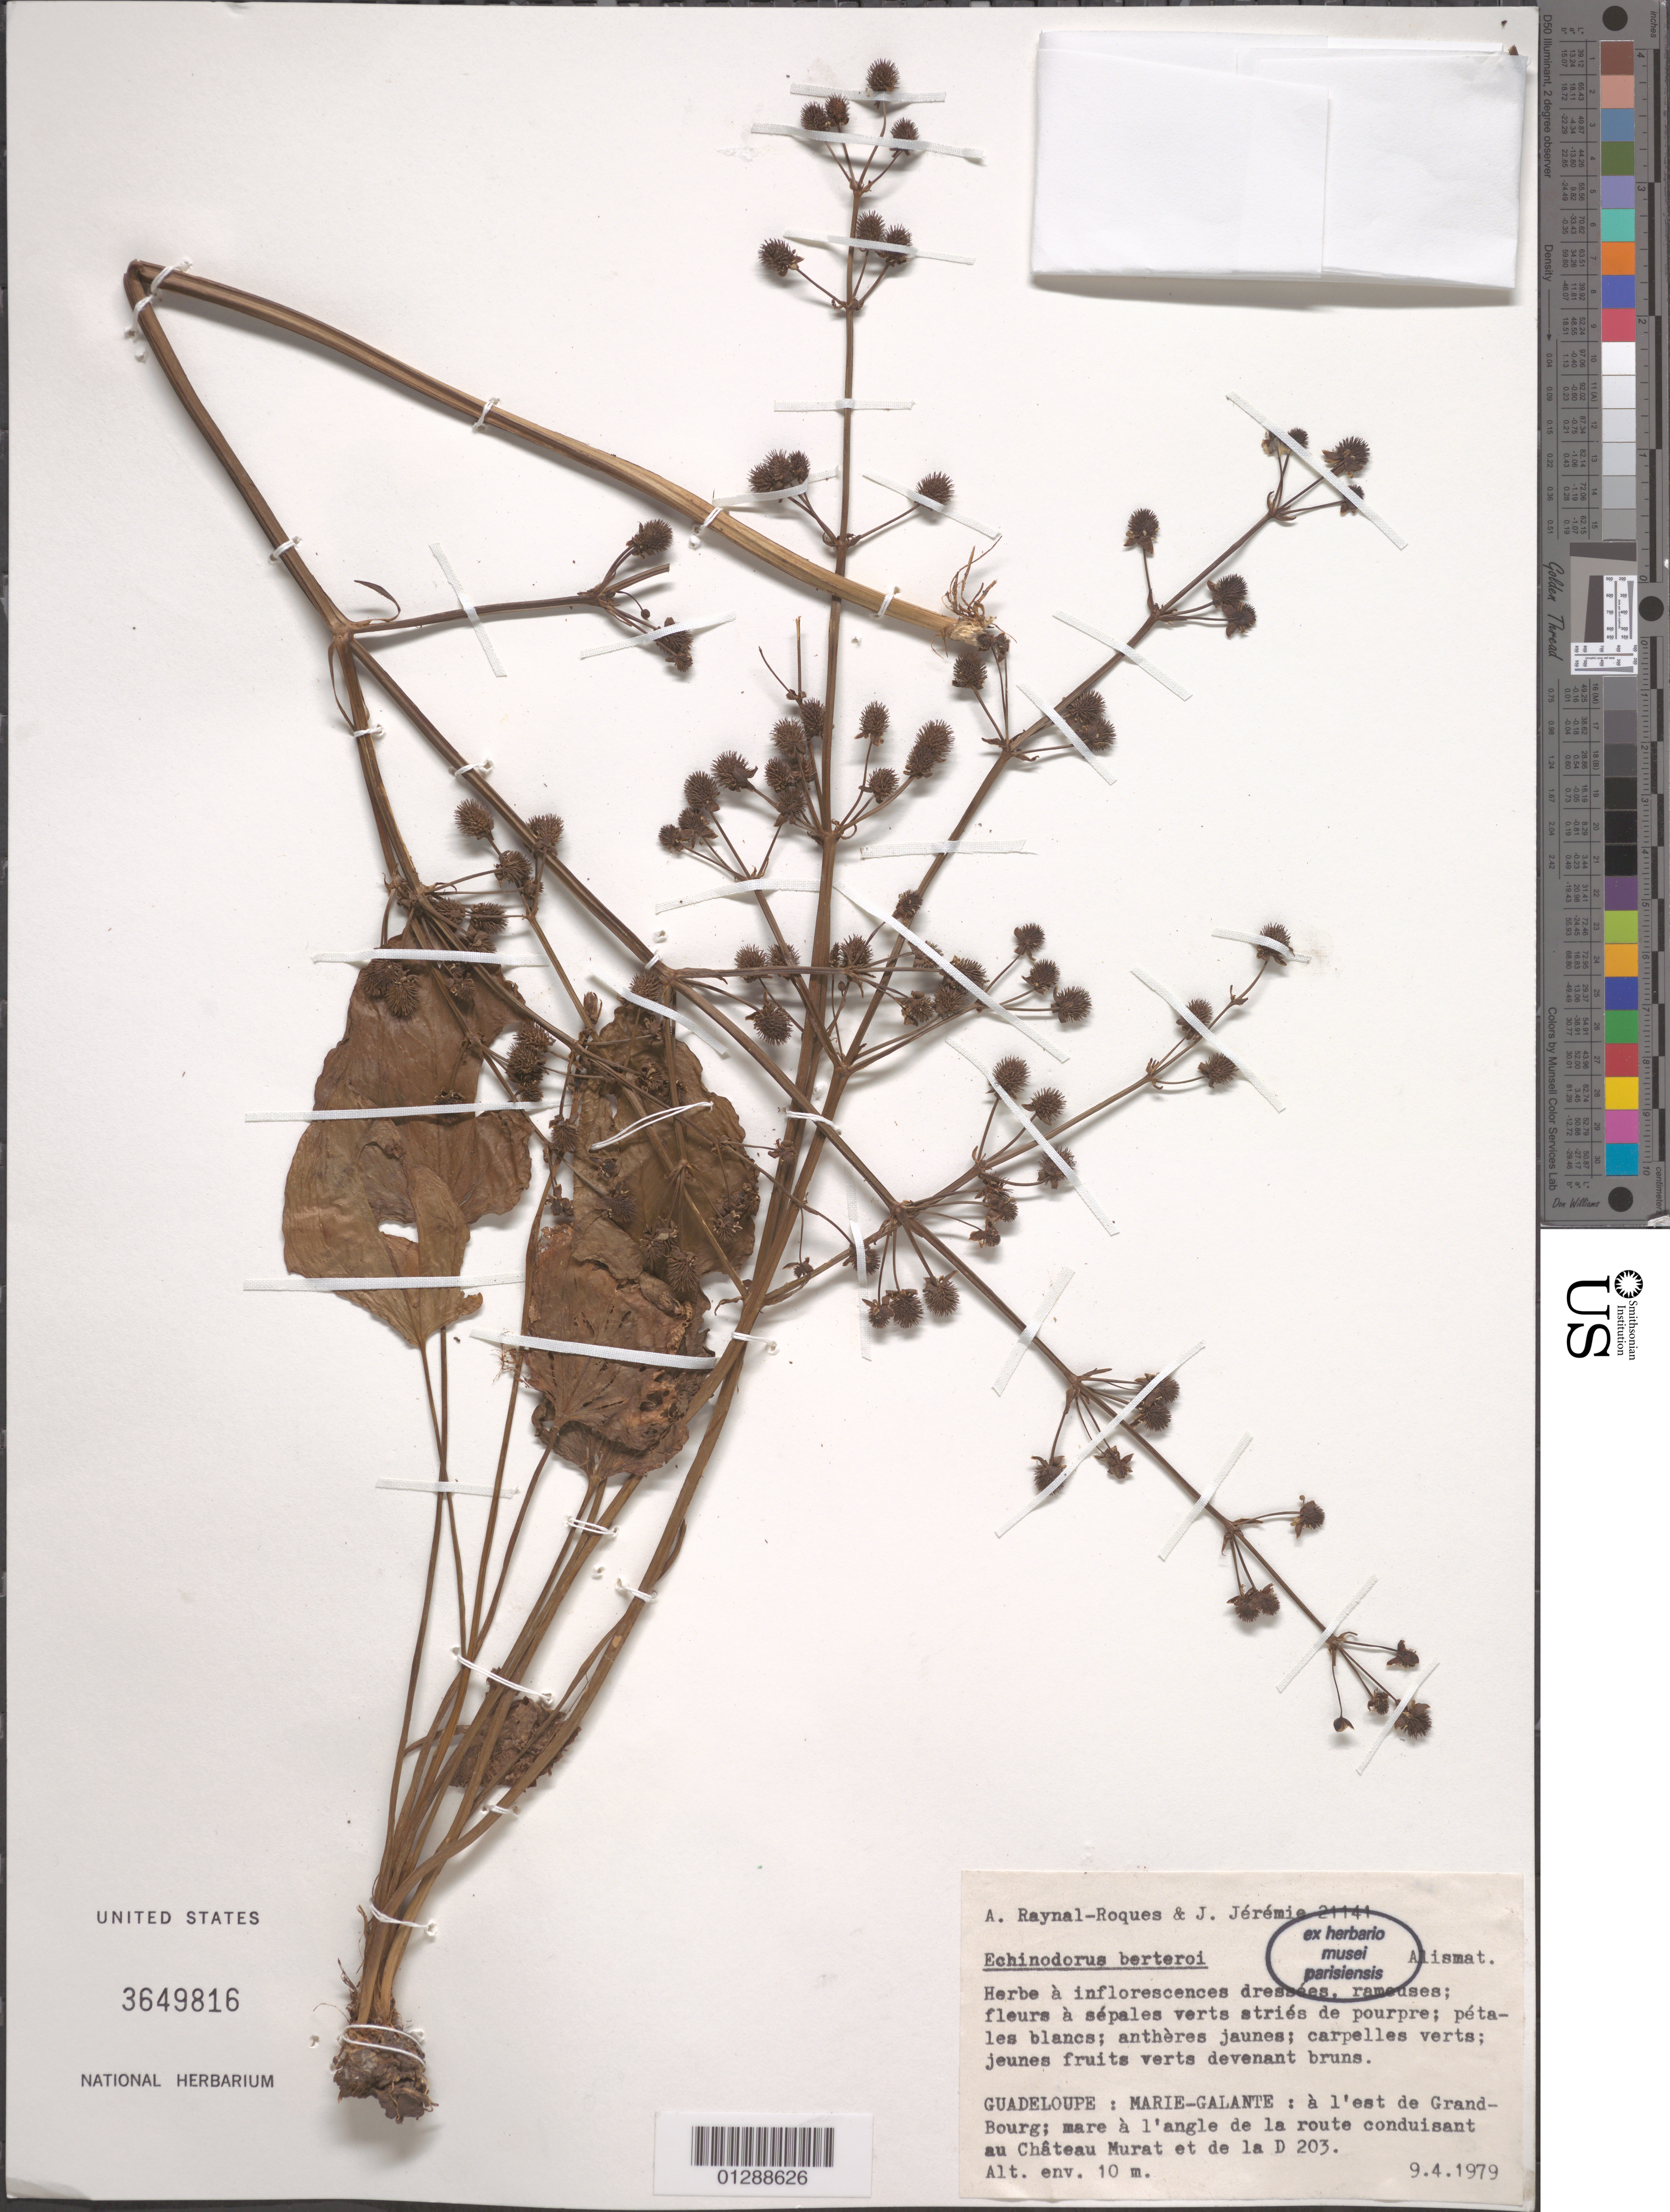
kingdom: Plantae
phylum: Tracheophyta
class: Liliopsida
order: Alismatales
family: Alismataceae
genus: Echinodorus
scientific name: Echinodorus berteroi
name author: (Spreng.) Fassett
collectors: A. M. Raynal & J. Jérémie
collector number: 21141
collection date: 1979-04-09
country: Guadeloupe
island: Marie Galante I.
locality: L'est de Grand-Bourg; mare à l'angle de la route conduisant au Château Murat et de la D 203.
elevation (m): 10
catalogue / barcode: US 3649816